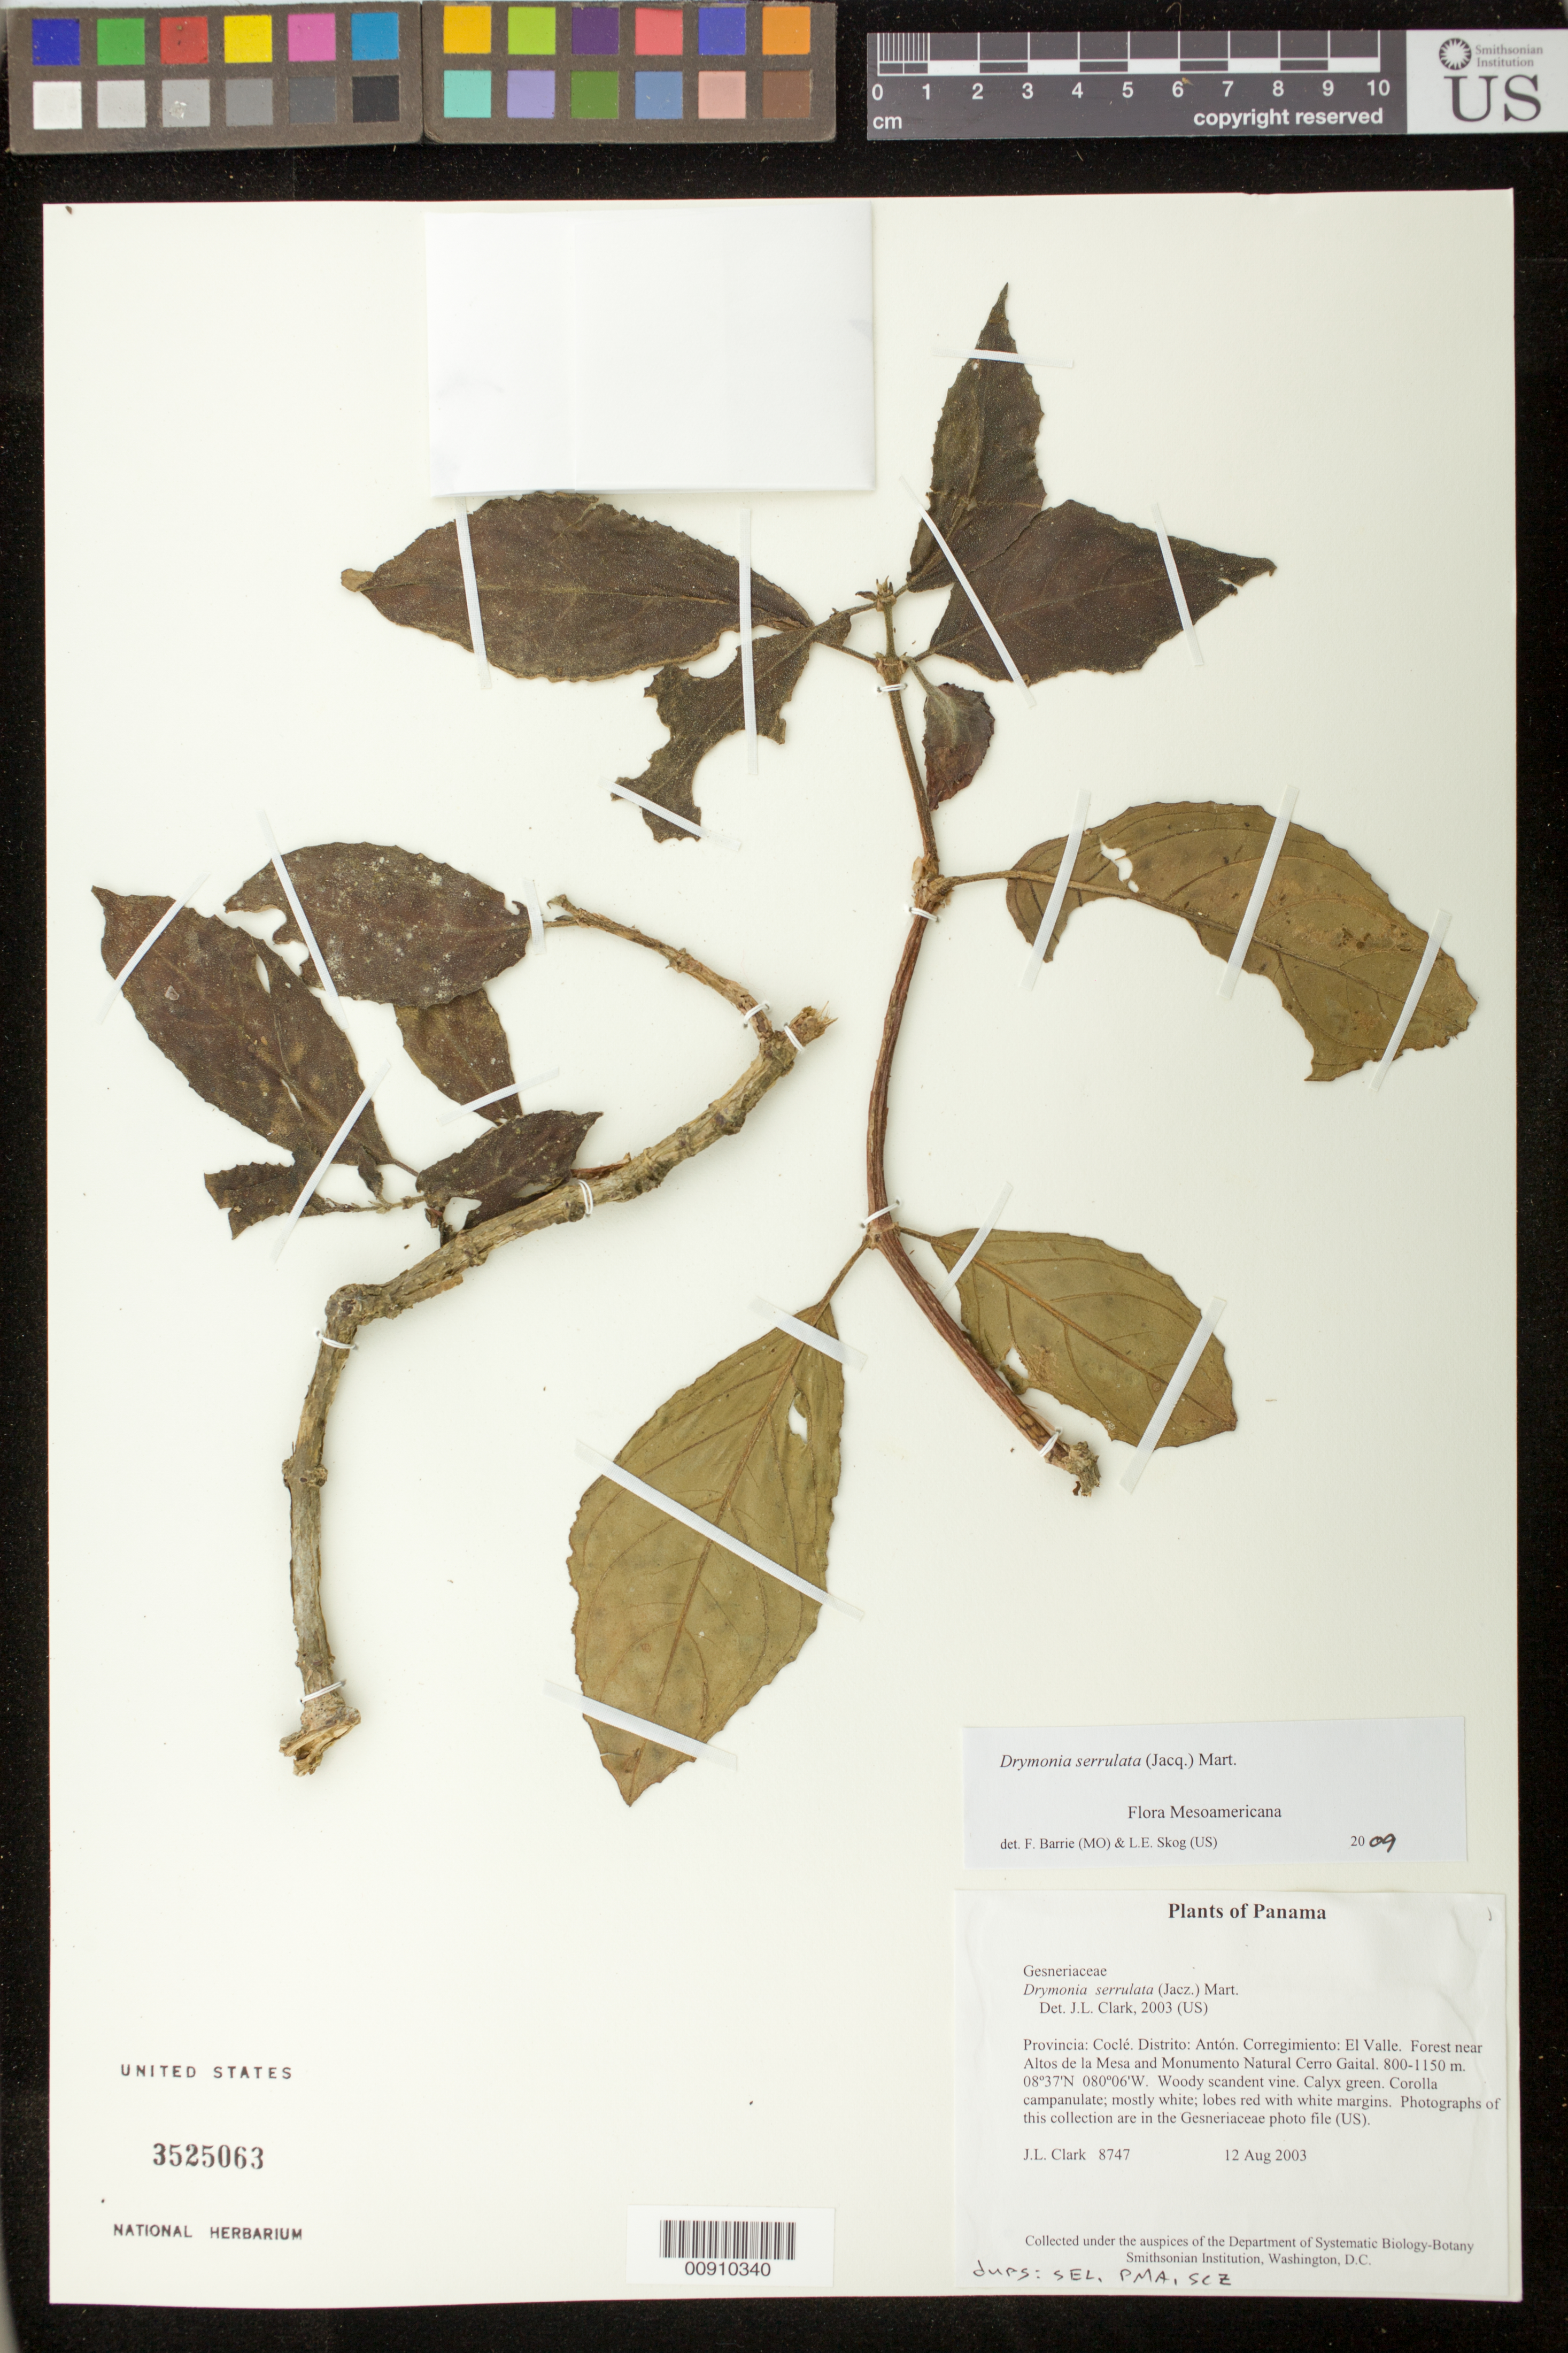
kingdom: Plantae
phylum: Tracheophyta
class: Magnoliopsida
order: Lamiales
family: Gesneriaceae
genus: Drymonia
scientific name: Drymonia serrulata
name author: (Jacq.) Mart.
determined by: Clark, J. L., (SEL), The Marie Selby Botanical Garden (UNITED STATES)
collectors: J. L. Clark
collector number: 8747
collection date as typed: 12 Aug 2003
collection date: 2003-08-12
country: Panama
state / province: Coclé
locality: Antón. Corregimiento: El Valle. Forest near Altos de la Mesa and Monumento Natural Cerro Gaital.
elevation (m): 800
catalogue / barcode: US 3525063